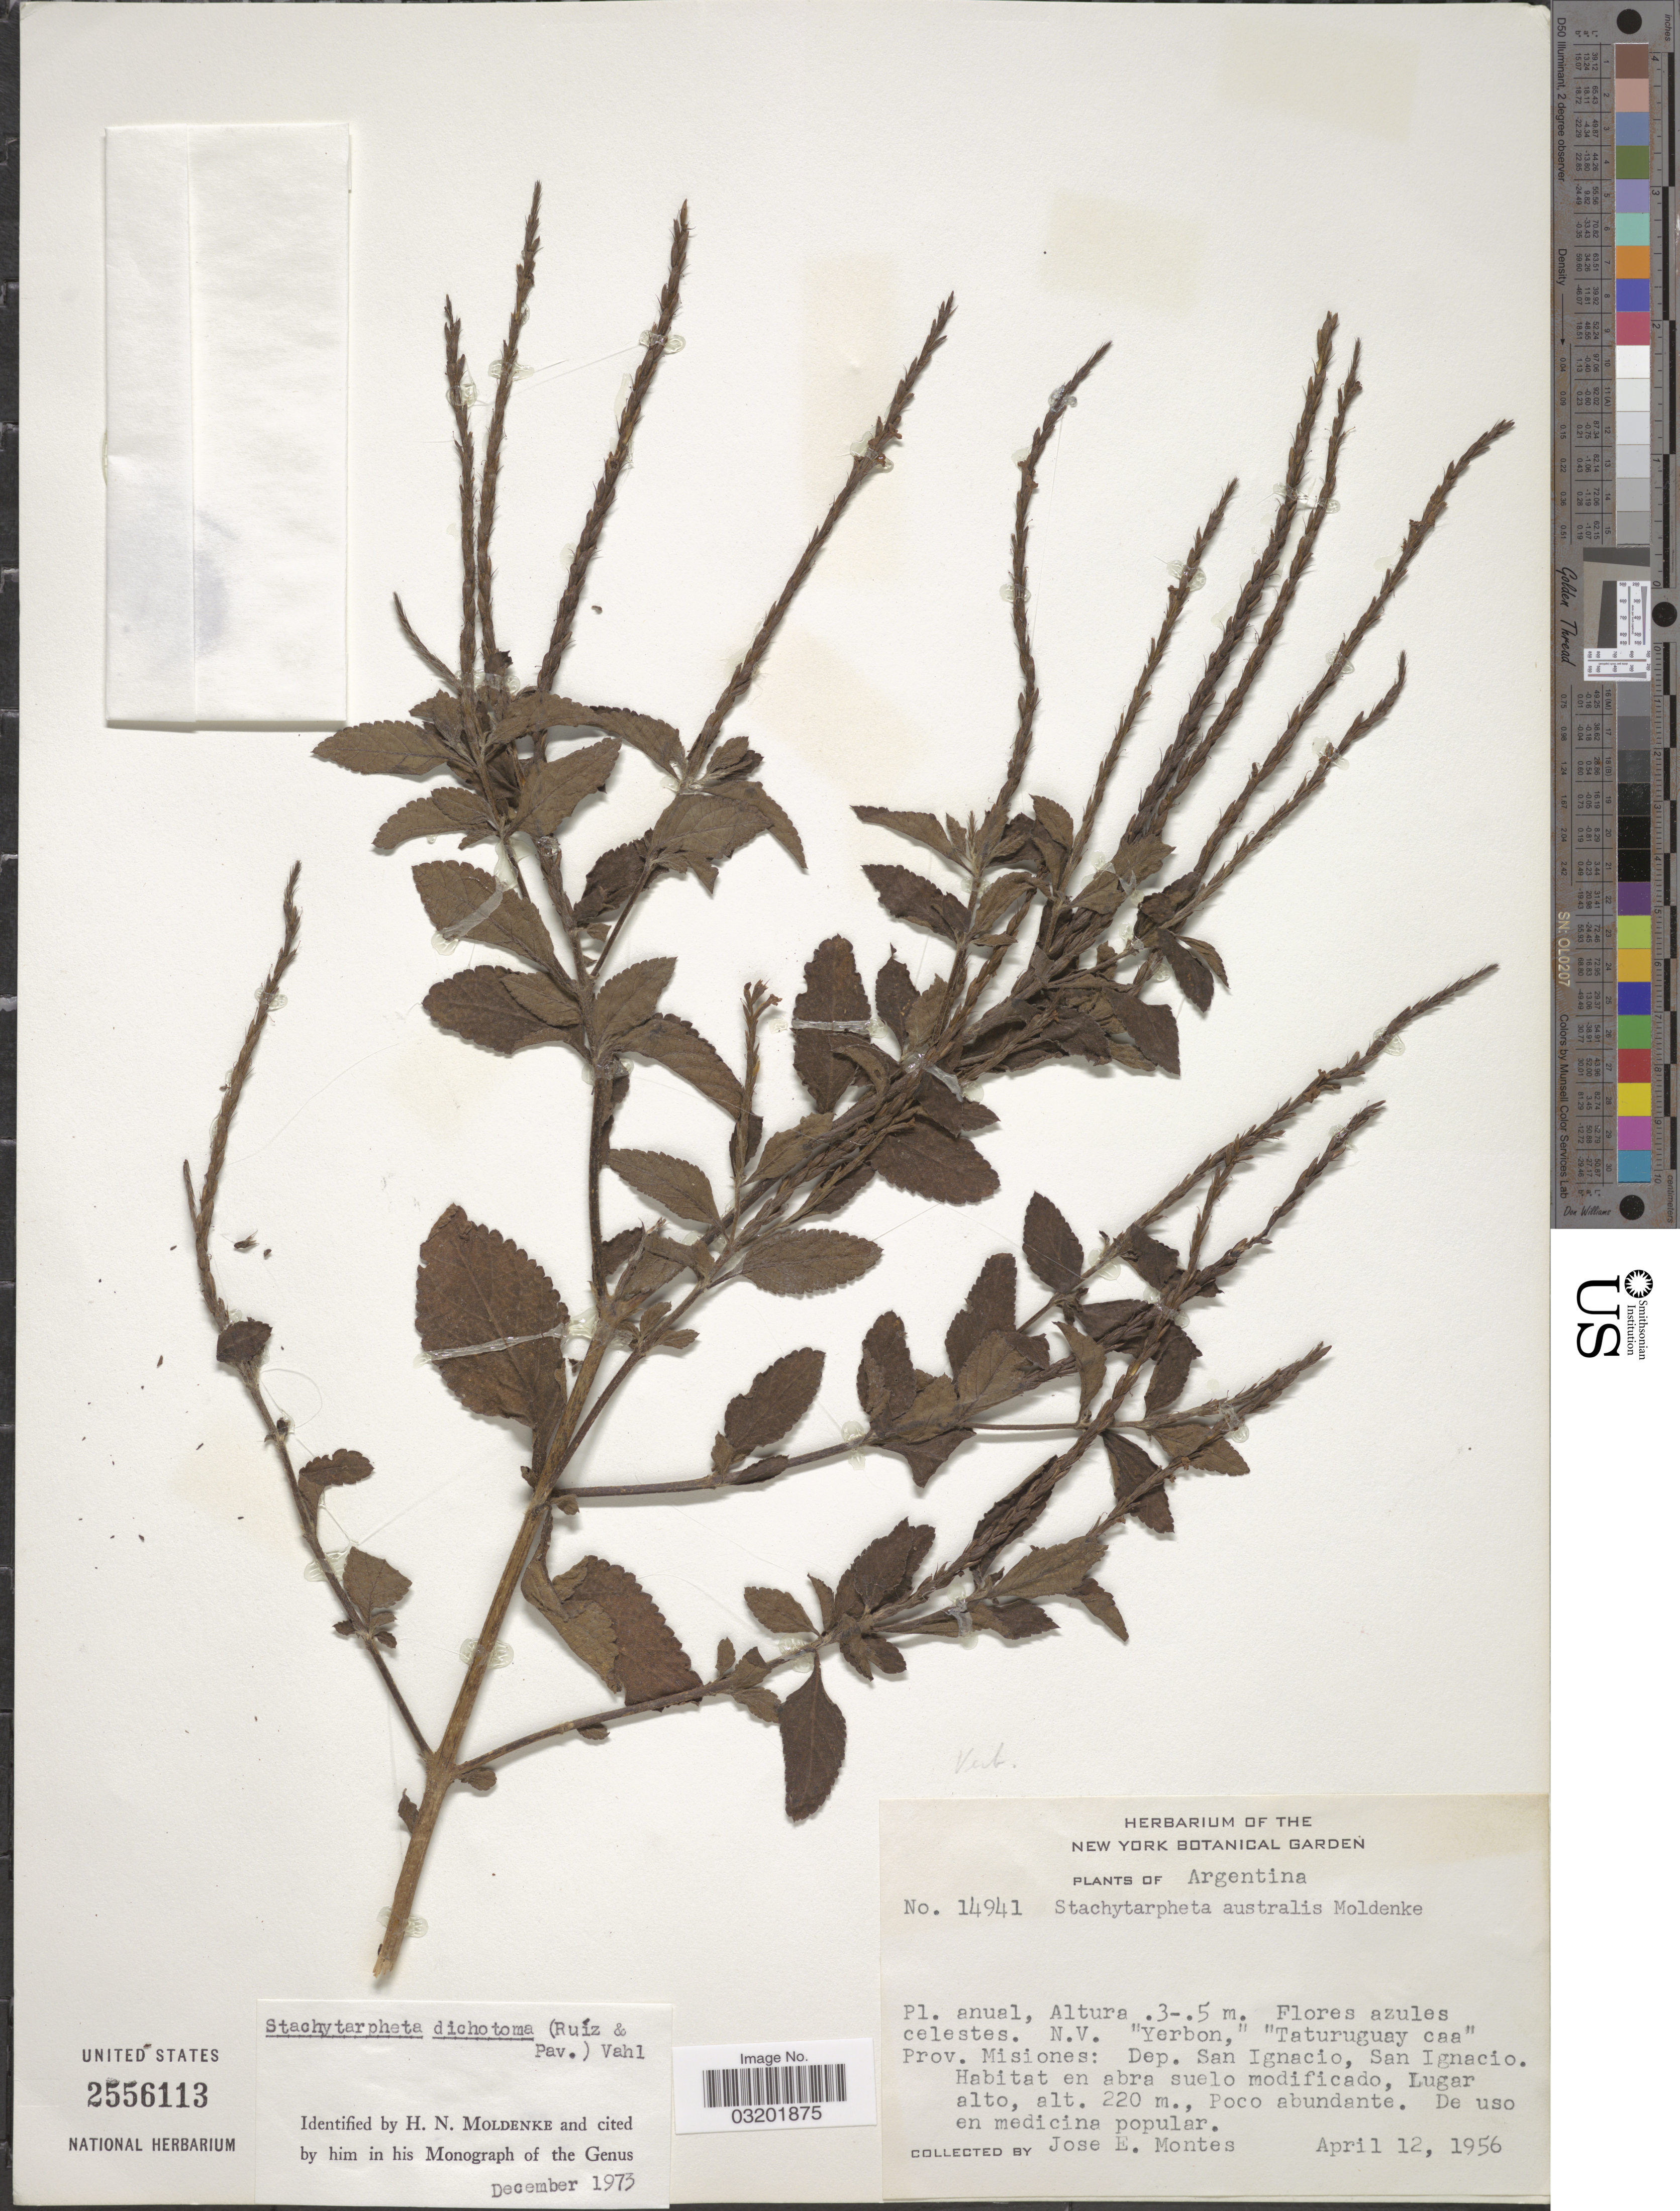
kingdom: Plantae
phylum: Tracheophyta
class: Magnoliopsida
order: Lamiales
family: Verbenaceae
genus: Stachytarpheta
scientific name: Stachytarpheta dichotoma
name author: (Ruiz & Pav.) Vahl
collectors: J. E. Montes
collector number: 14941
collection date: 1956-04-12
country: Argentina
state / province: Misiones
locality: Dep. San Ignacio, San Ignacio.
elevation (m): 220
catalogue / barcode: US 2556113